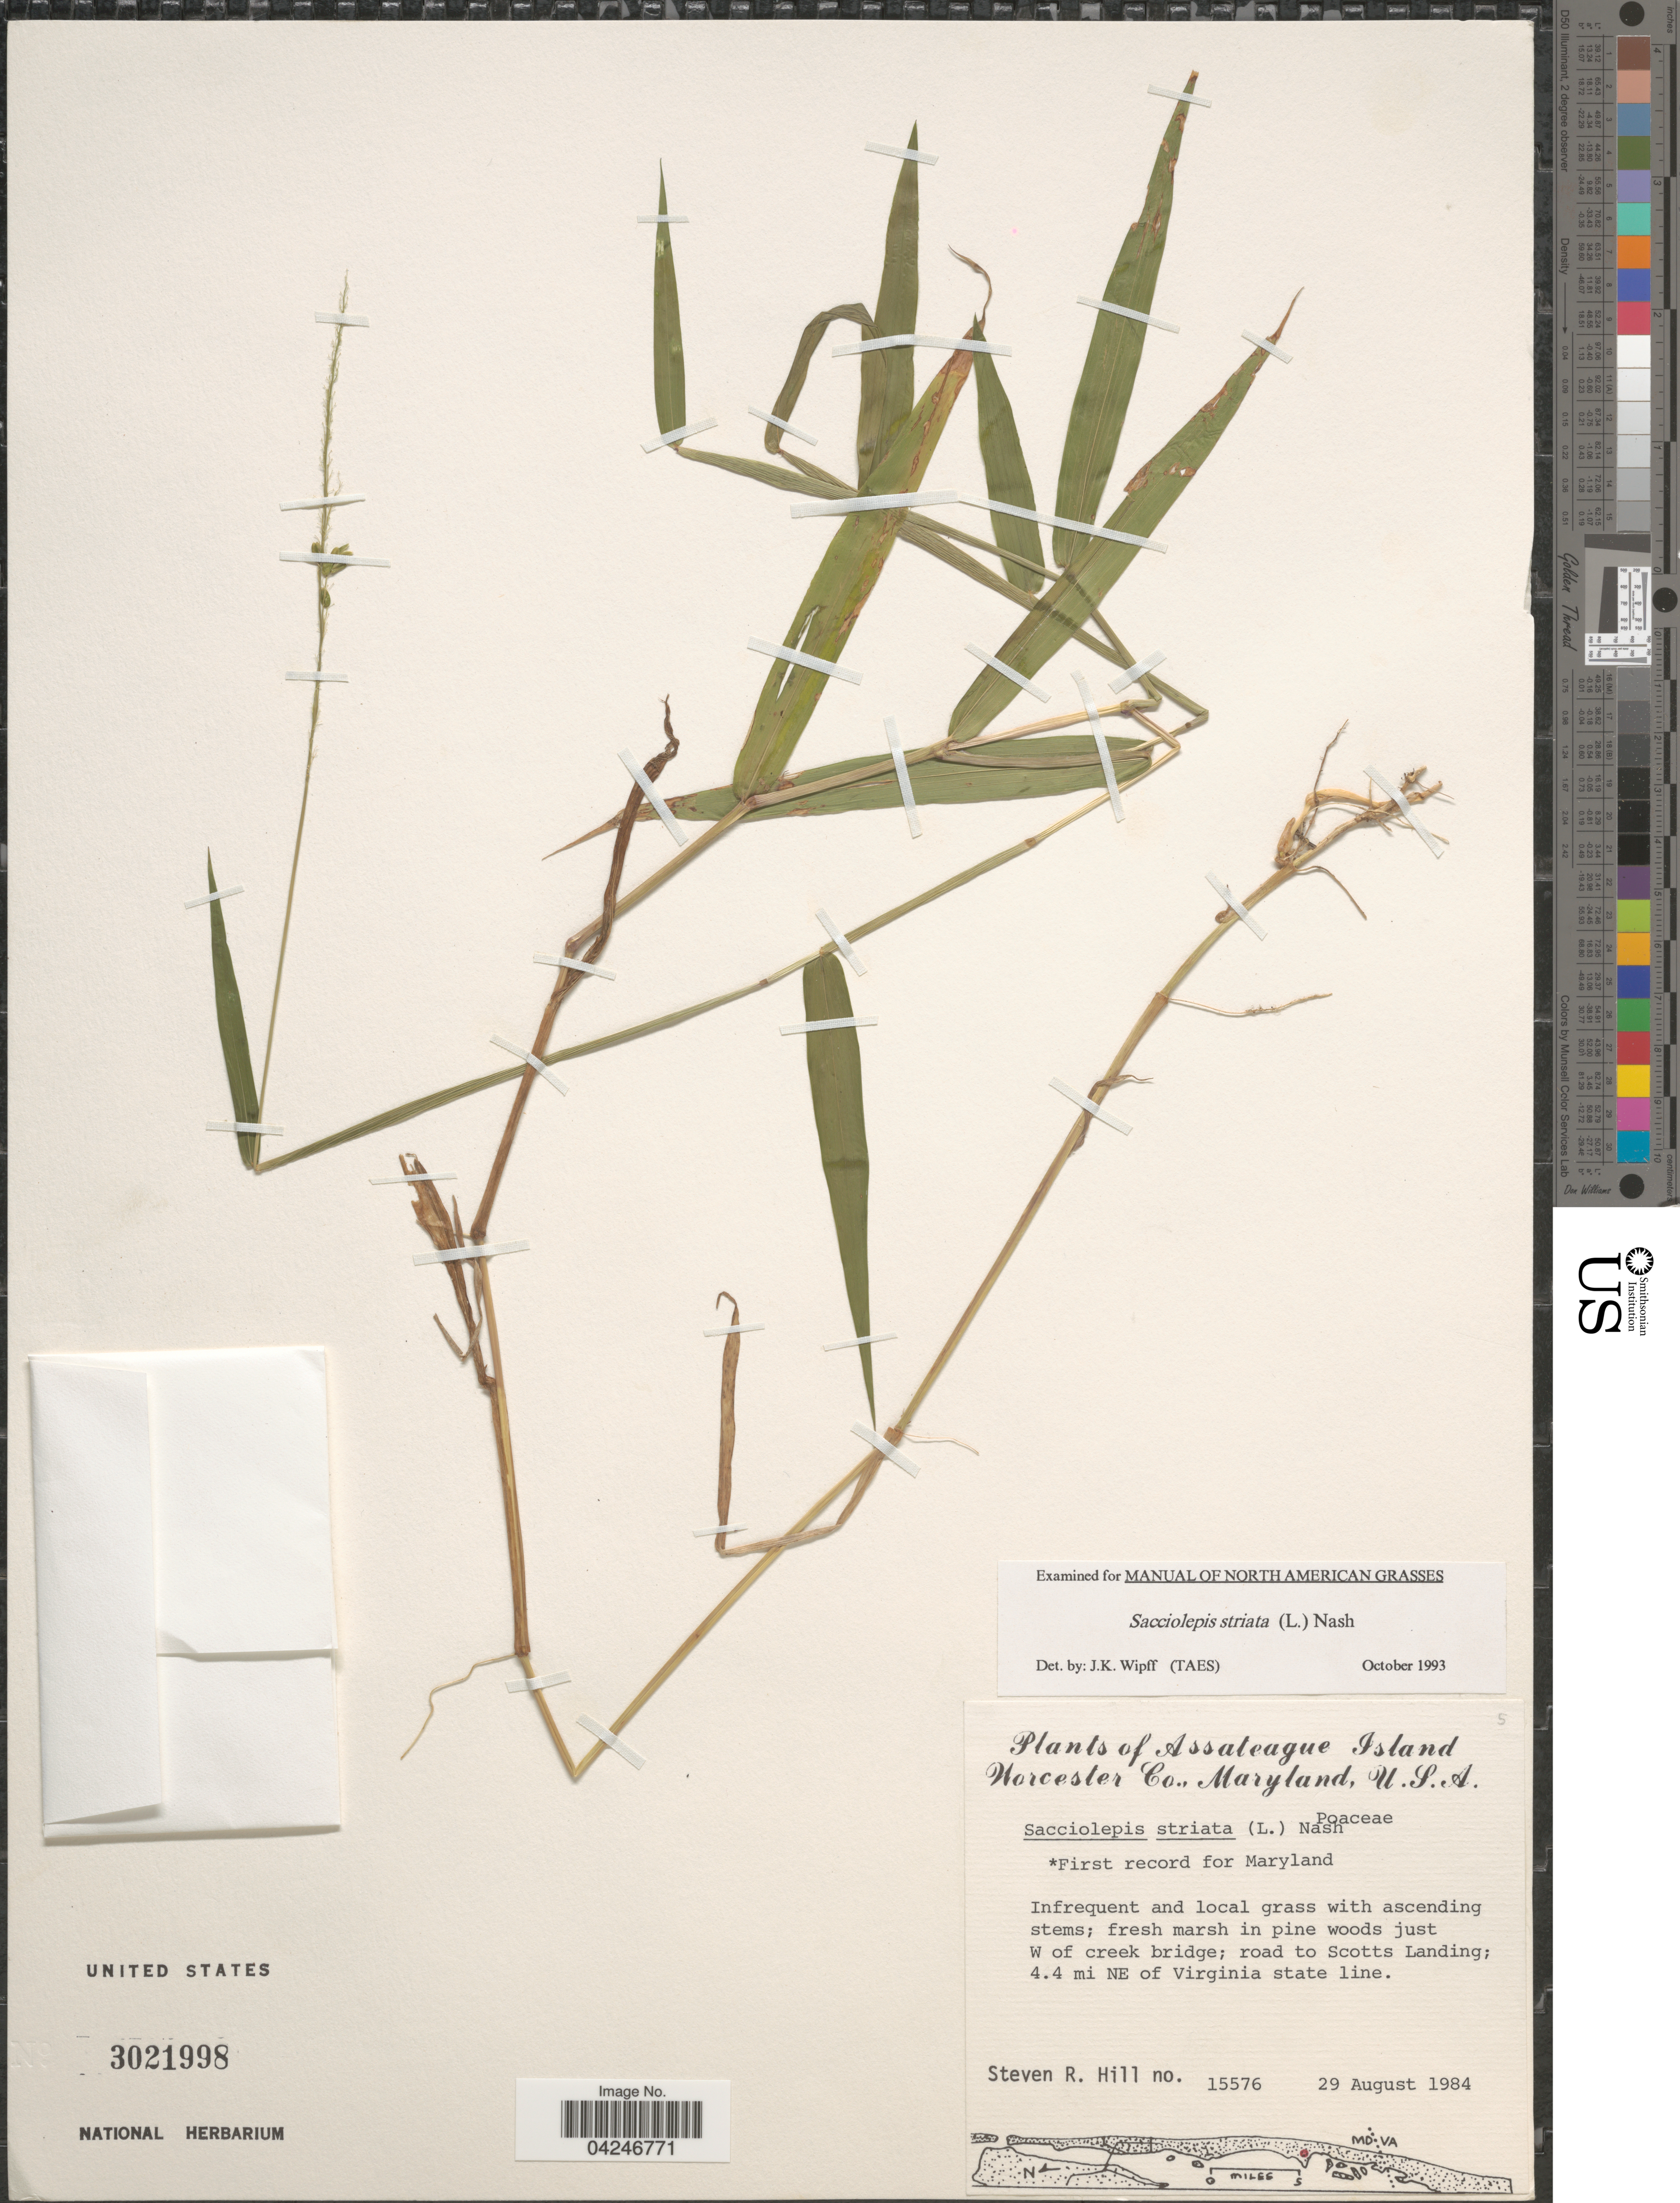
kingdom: Plantae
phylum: Tracheophyta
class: Liliopsida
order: Poales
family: Poaceae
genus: Sacciolepis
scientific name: Sacciolepis striata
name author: (L.) Nash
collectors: S. R. Hill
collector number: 15576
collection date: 1984-08-29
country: United States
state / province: Maryland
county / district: Worcester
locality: Assaleague Island. Worcester Co. Fresh marsh in pine woods just W of creek bridge; road to Scotts Landing; 4.4 mi NE of Virginia state line.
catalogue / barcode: US 3021998